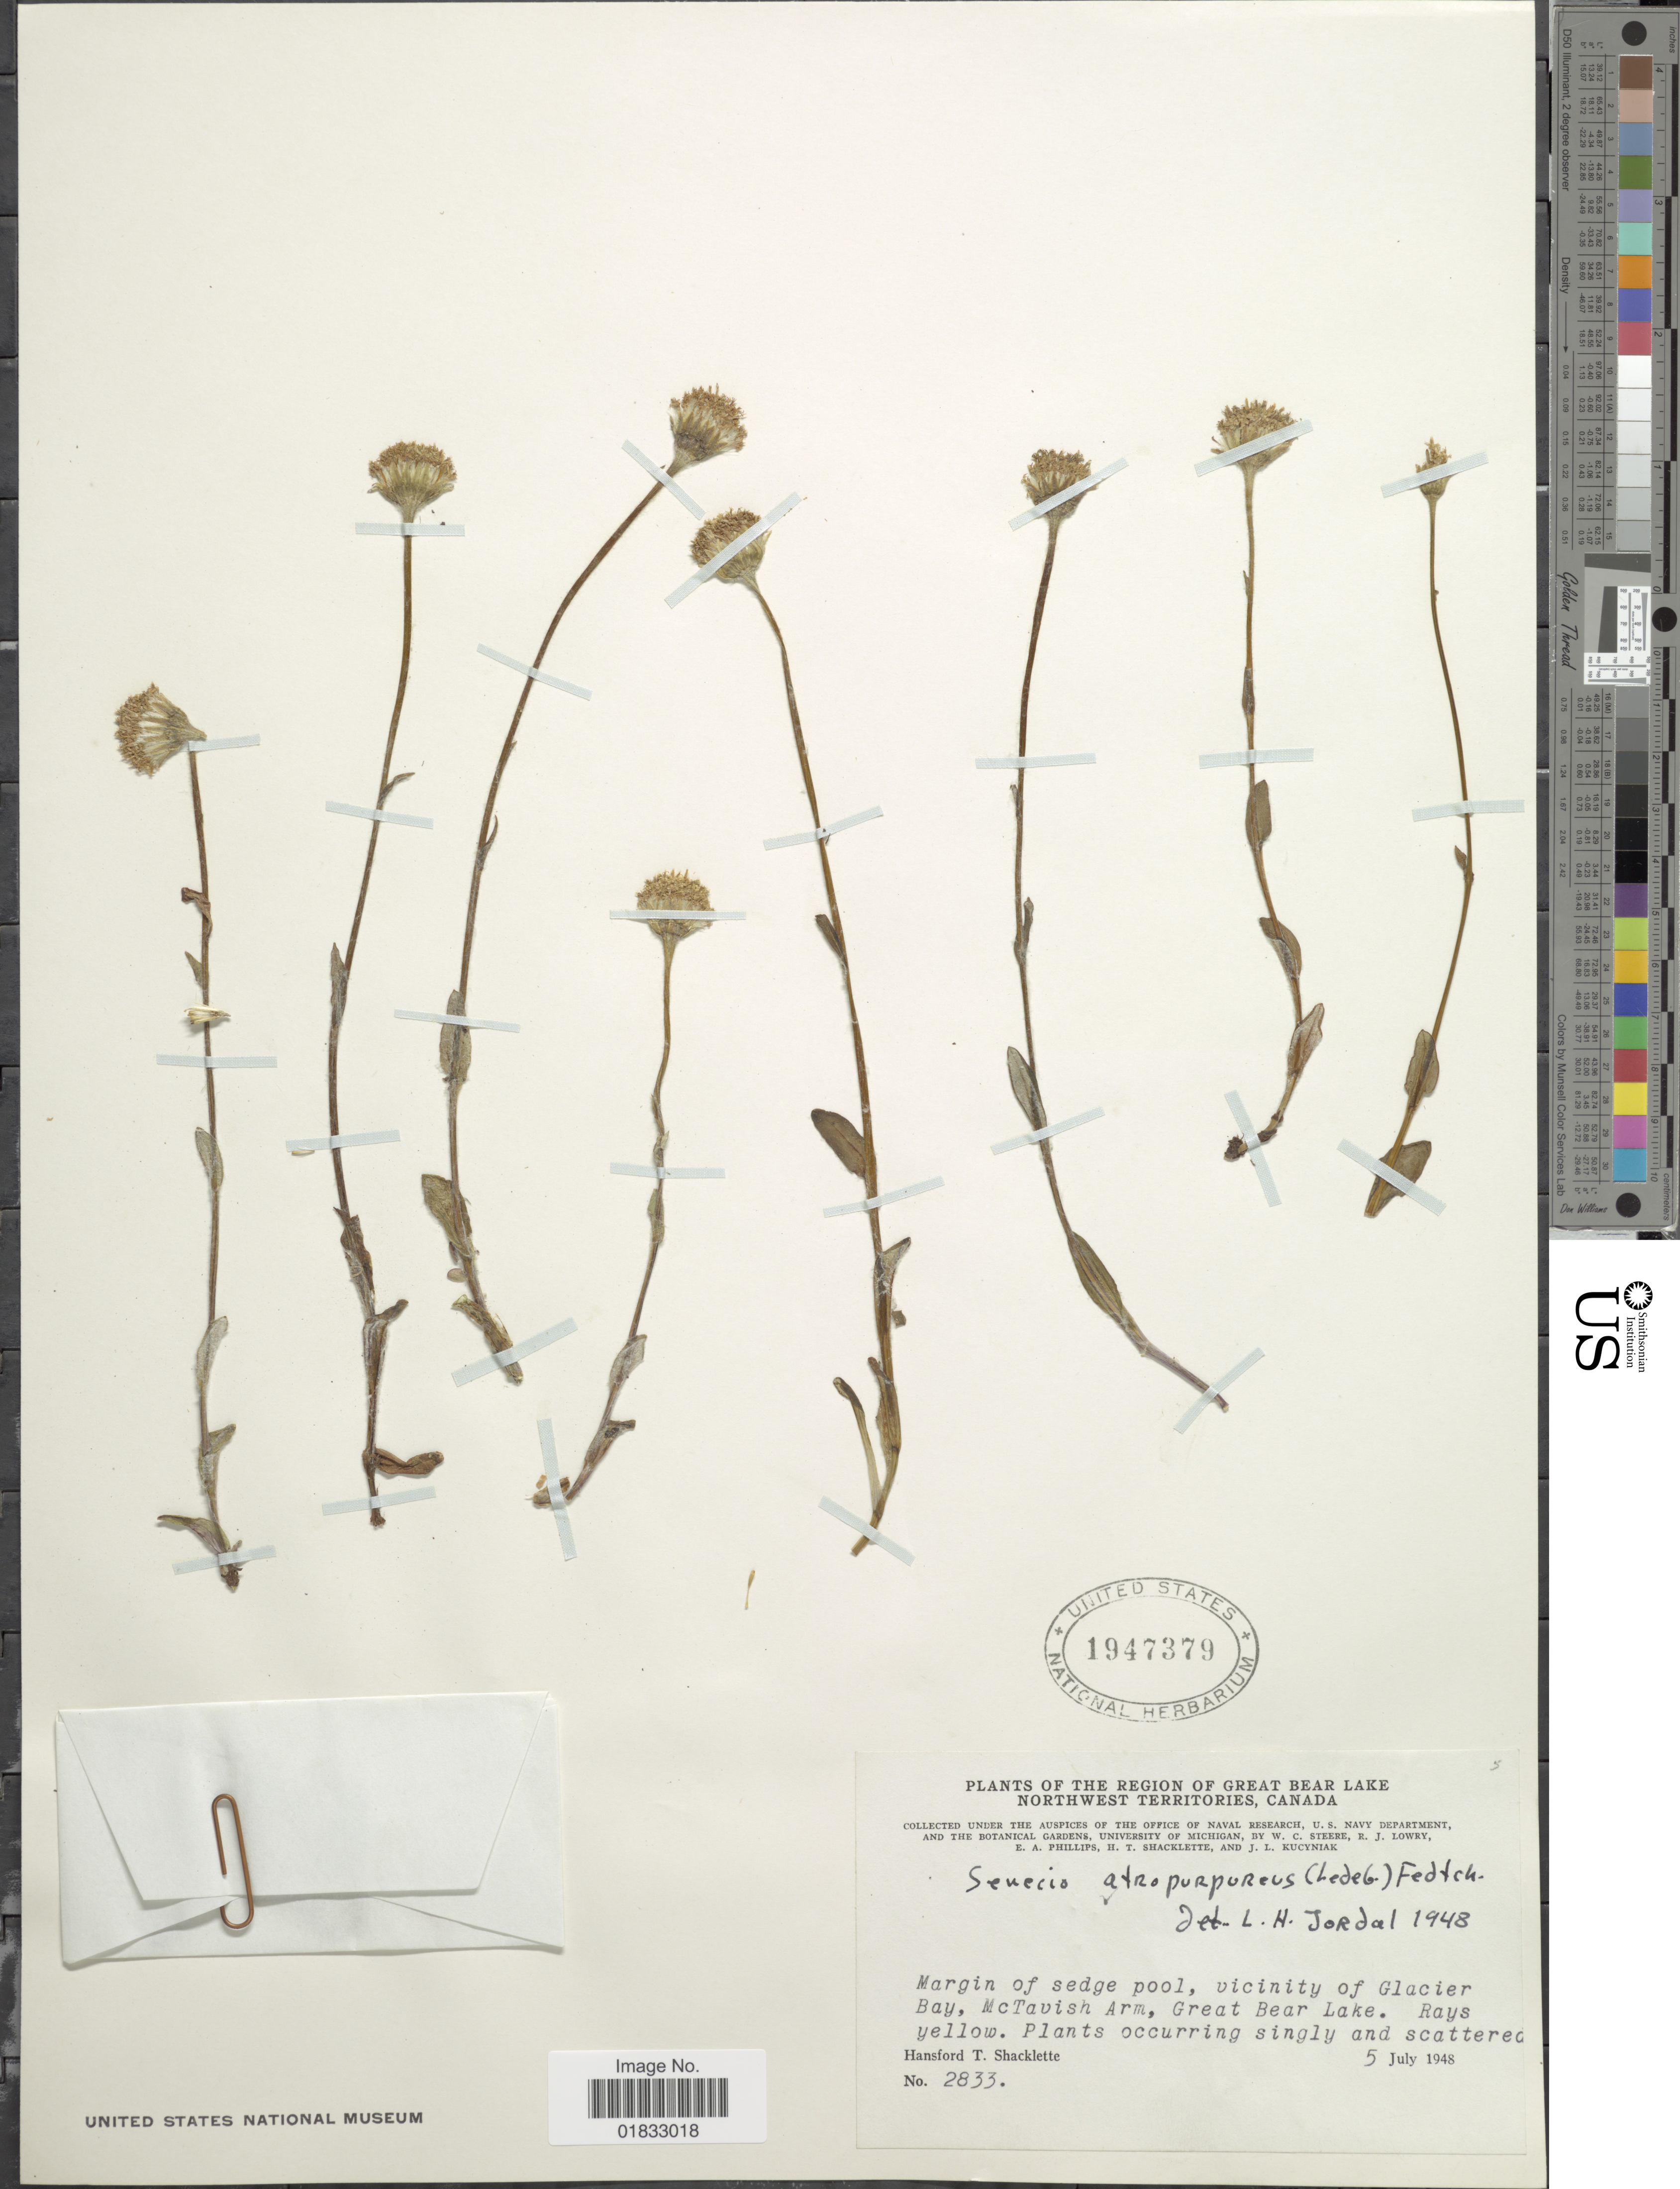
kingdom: Plantae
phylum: Tracheophyta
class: Magnoliopsida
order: Asterales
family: Asteraceae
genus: Tephroseris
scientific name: Tephroseris integrifolia subsp. atropurpurea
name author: (Ledeb.) B. Nord.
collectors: H. Schacklette, W. C. Steere, R. Lowry, E. Phillips & J. Kucyniak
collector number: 2833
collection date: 1948-07-05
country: Canada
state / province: Northwest Territories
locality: Region of Great Bear Lake, Margin of sedge pool, vicinity of Glacier Bay, McTavish Arm, Great Bear Lake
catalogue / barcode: US 1947379